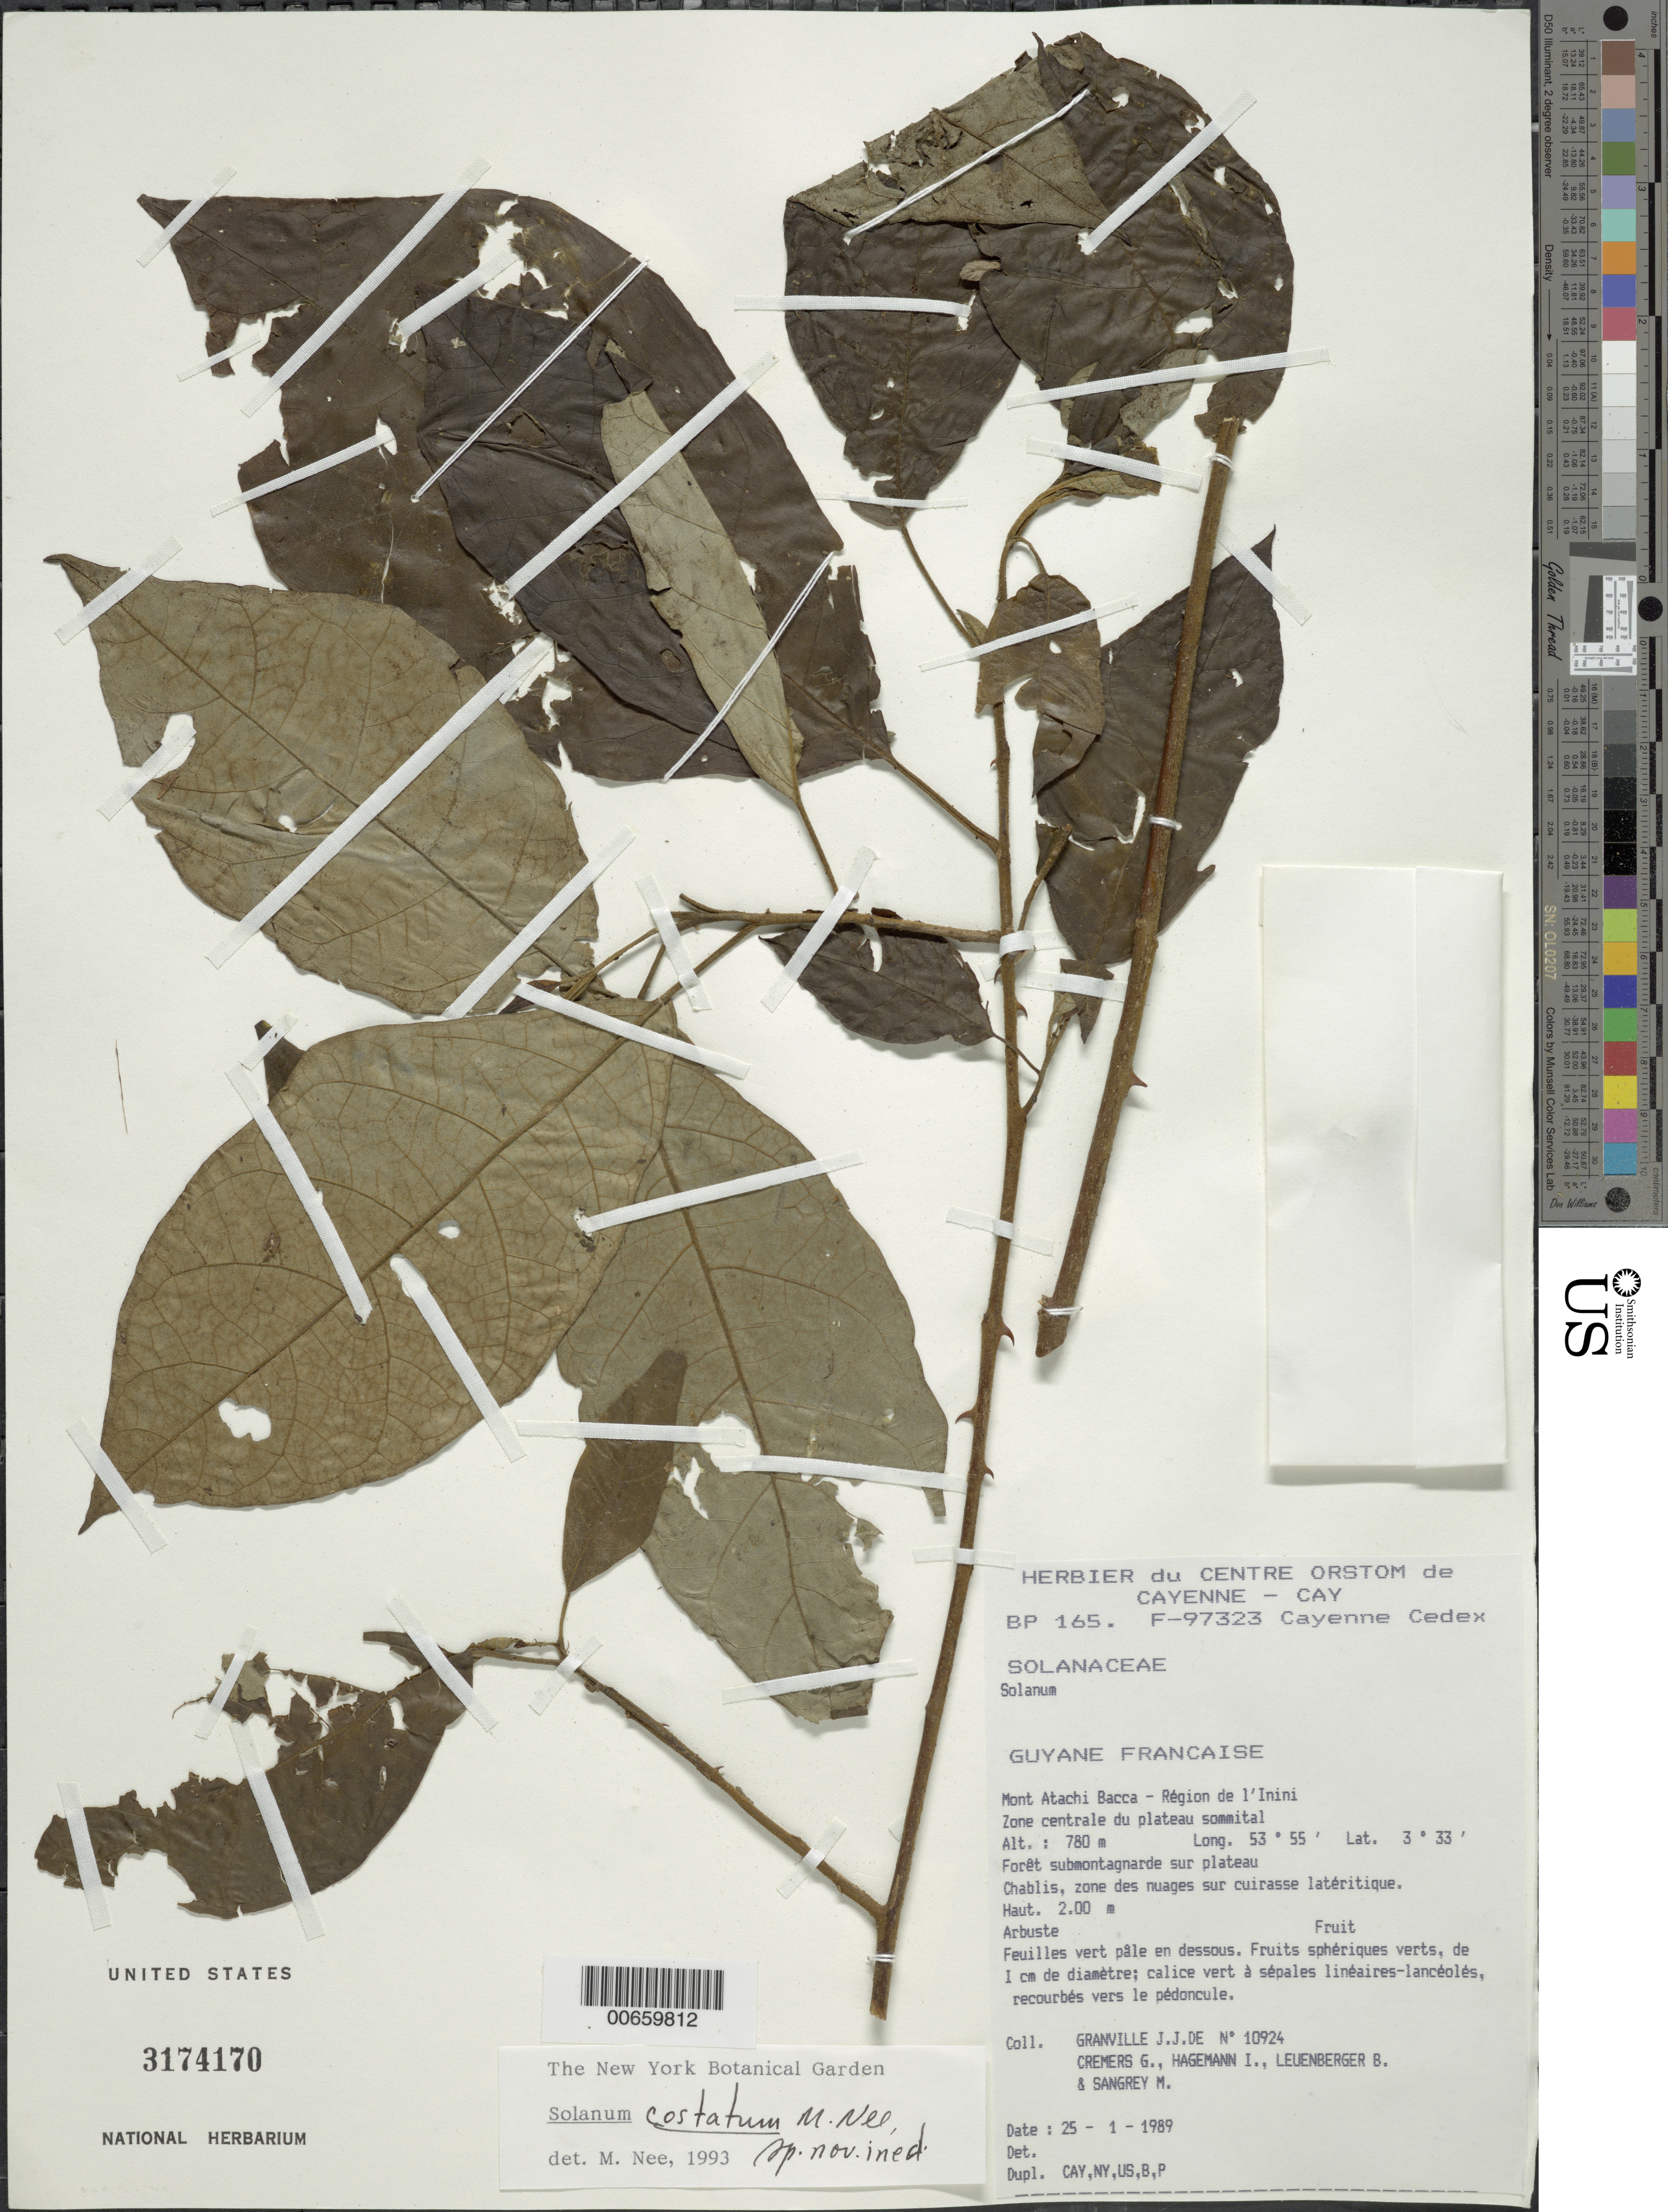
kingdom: Plantae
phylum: Tracheophyta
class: Magnoliopsida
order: Solanales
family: Solanaceae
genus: Solanum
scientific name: Solanum costatum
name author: M. Nee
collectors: J.-J. de Granville, G. Cremers, J. Hagemann, B. E. Leuenberger & M. Sangrey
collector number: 10924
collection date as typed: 1 Jan 1989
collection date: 1989-01-01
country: French Guiana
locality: Mont Atachi Bacca, région de l'Inini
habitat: Zone centrale du plateau sommital, forêt submontagnarde sur plateau.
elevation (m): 780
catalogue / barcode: US 3174170